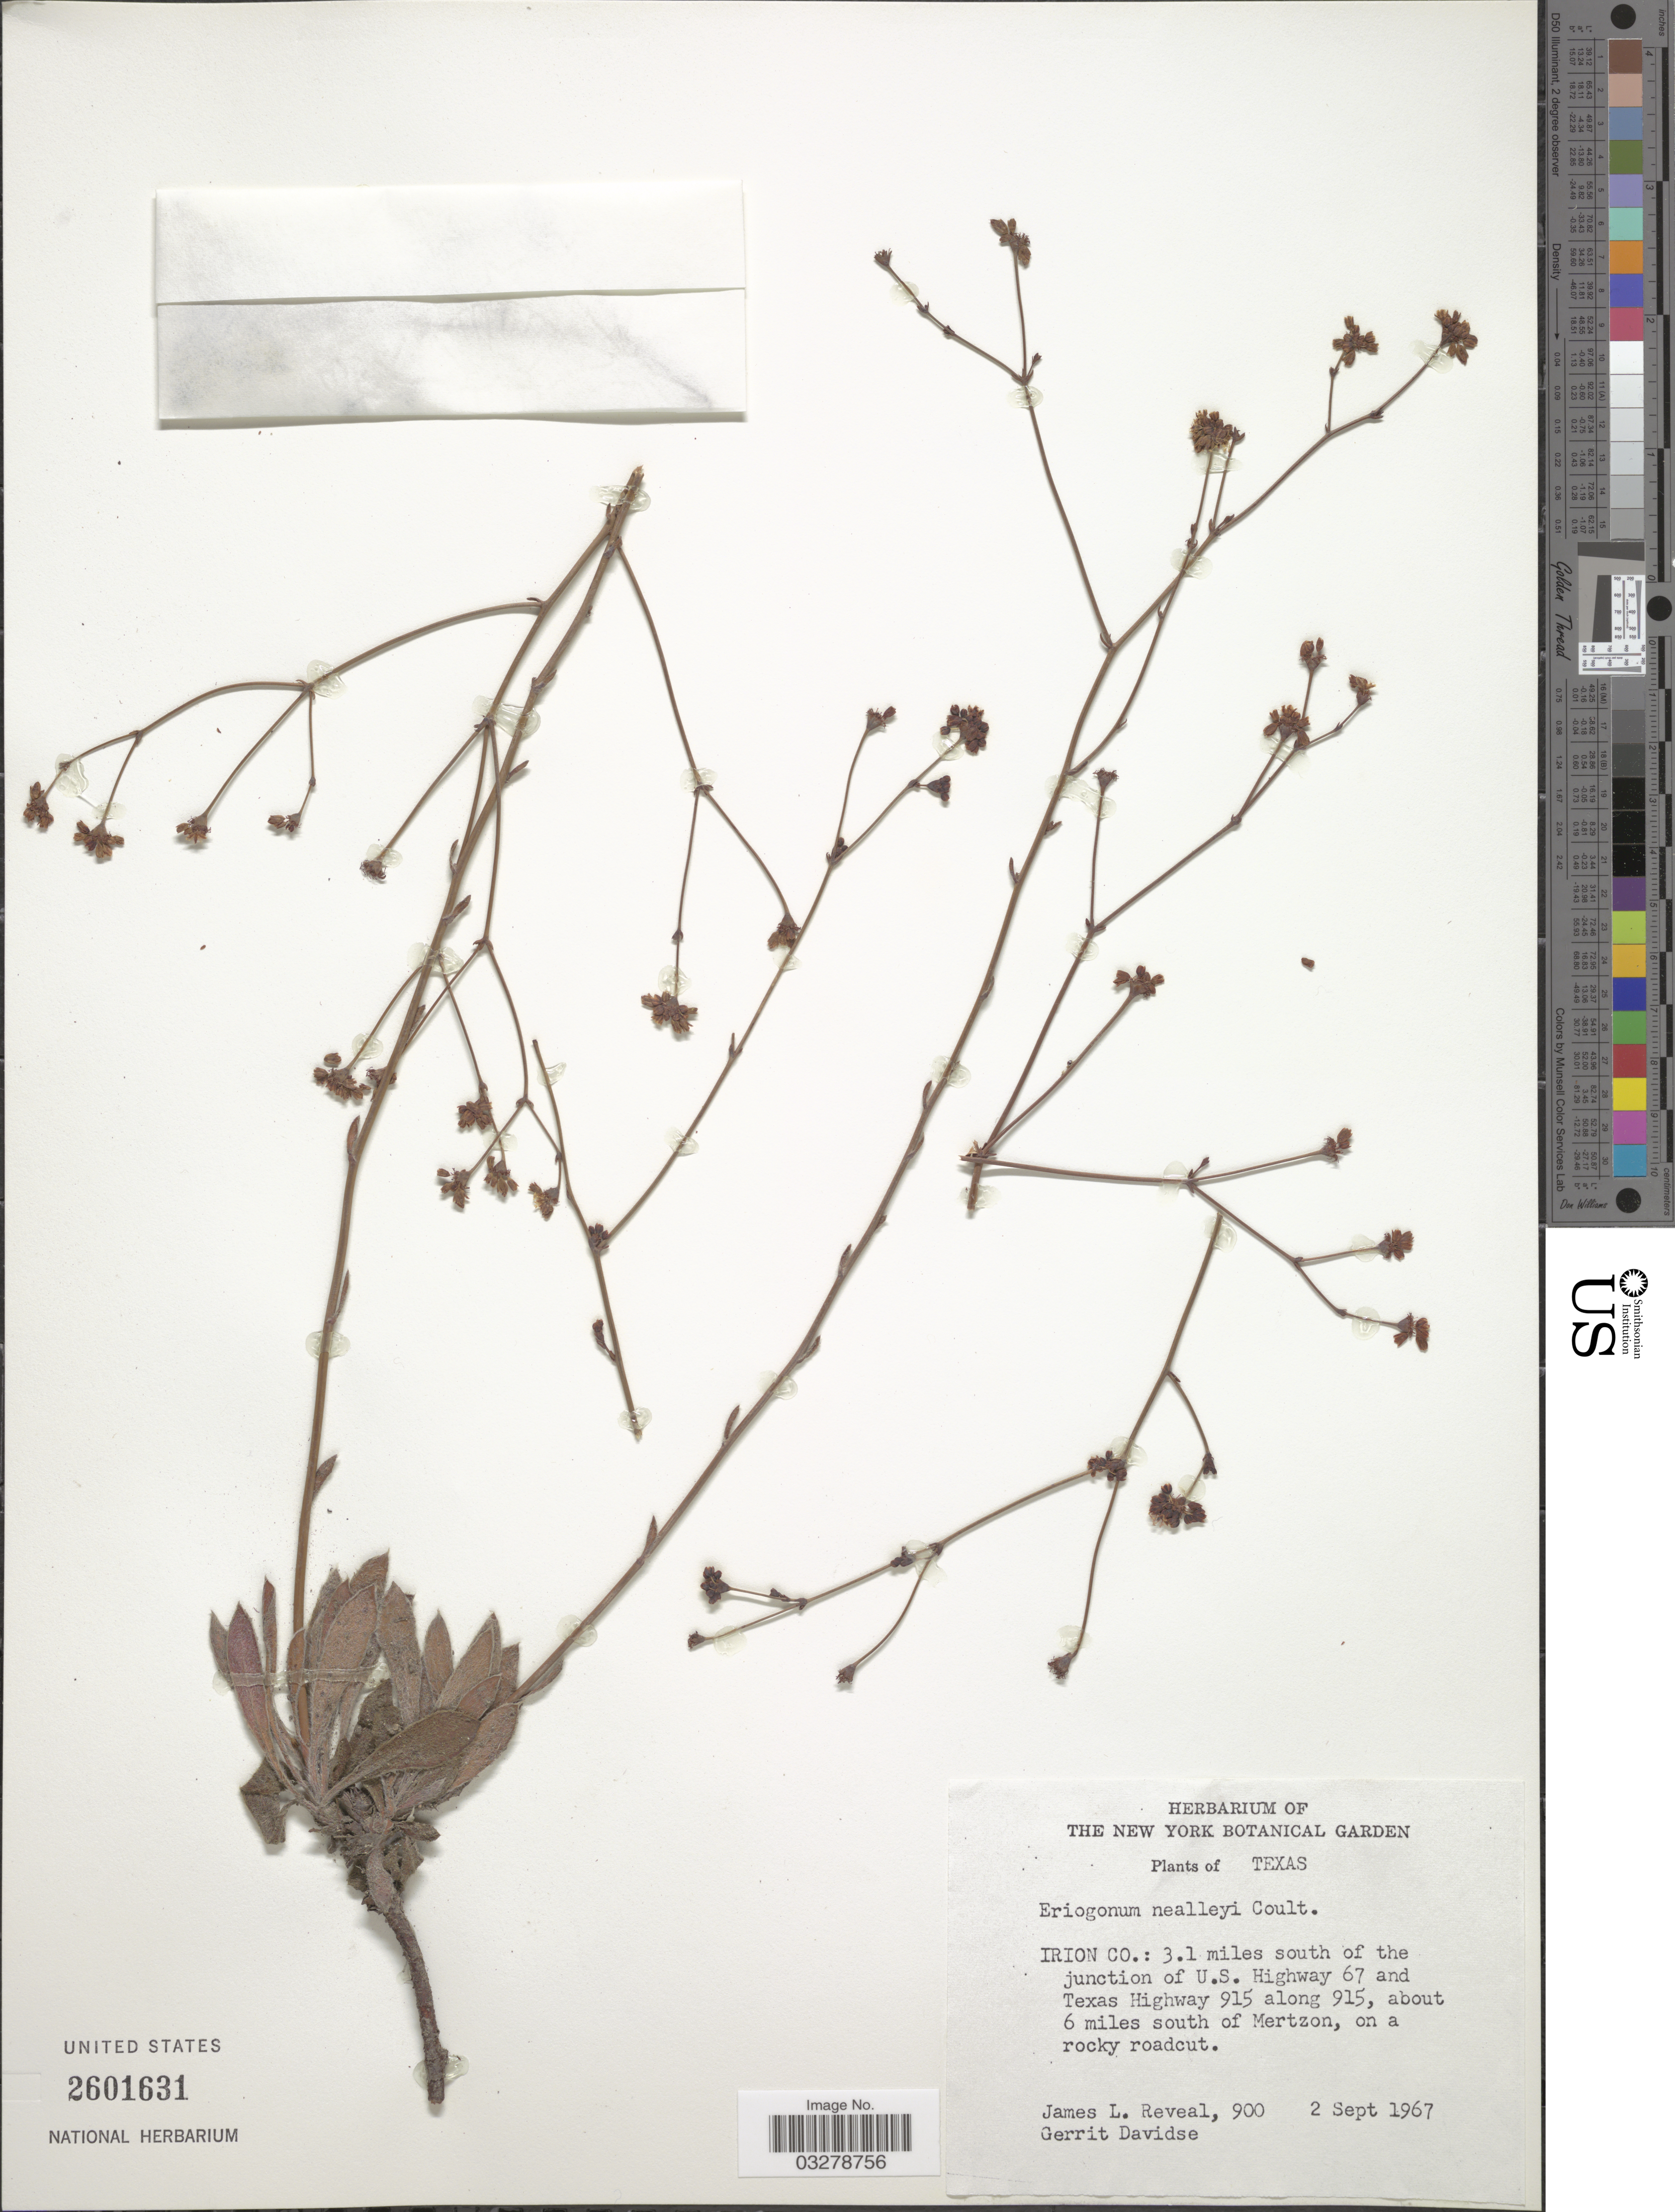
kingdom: Plantae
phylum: Tracheophyta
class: Magnoliopsida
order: Caryophyllales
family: Polygonaceae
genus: Eriogonum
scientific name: Eriogonum nealleyi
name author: J.M. Coult.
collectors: J. L. Reveal & G. Davidse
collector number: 900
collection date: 1967-09-02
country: United States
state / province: Texas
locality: Irion co.: 3.1 miles south of the junction of U.S. Highway 67 and Texas Highway 915 along 915, about 6 miles south of Mertzon, along rocky roadcut.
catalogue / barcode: US 2601631